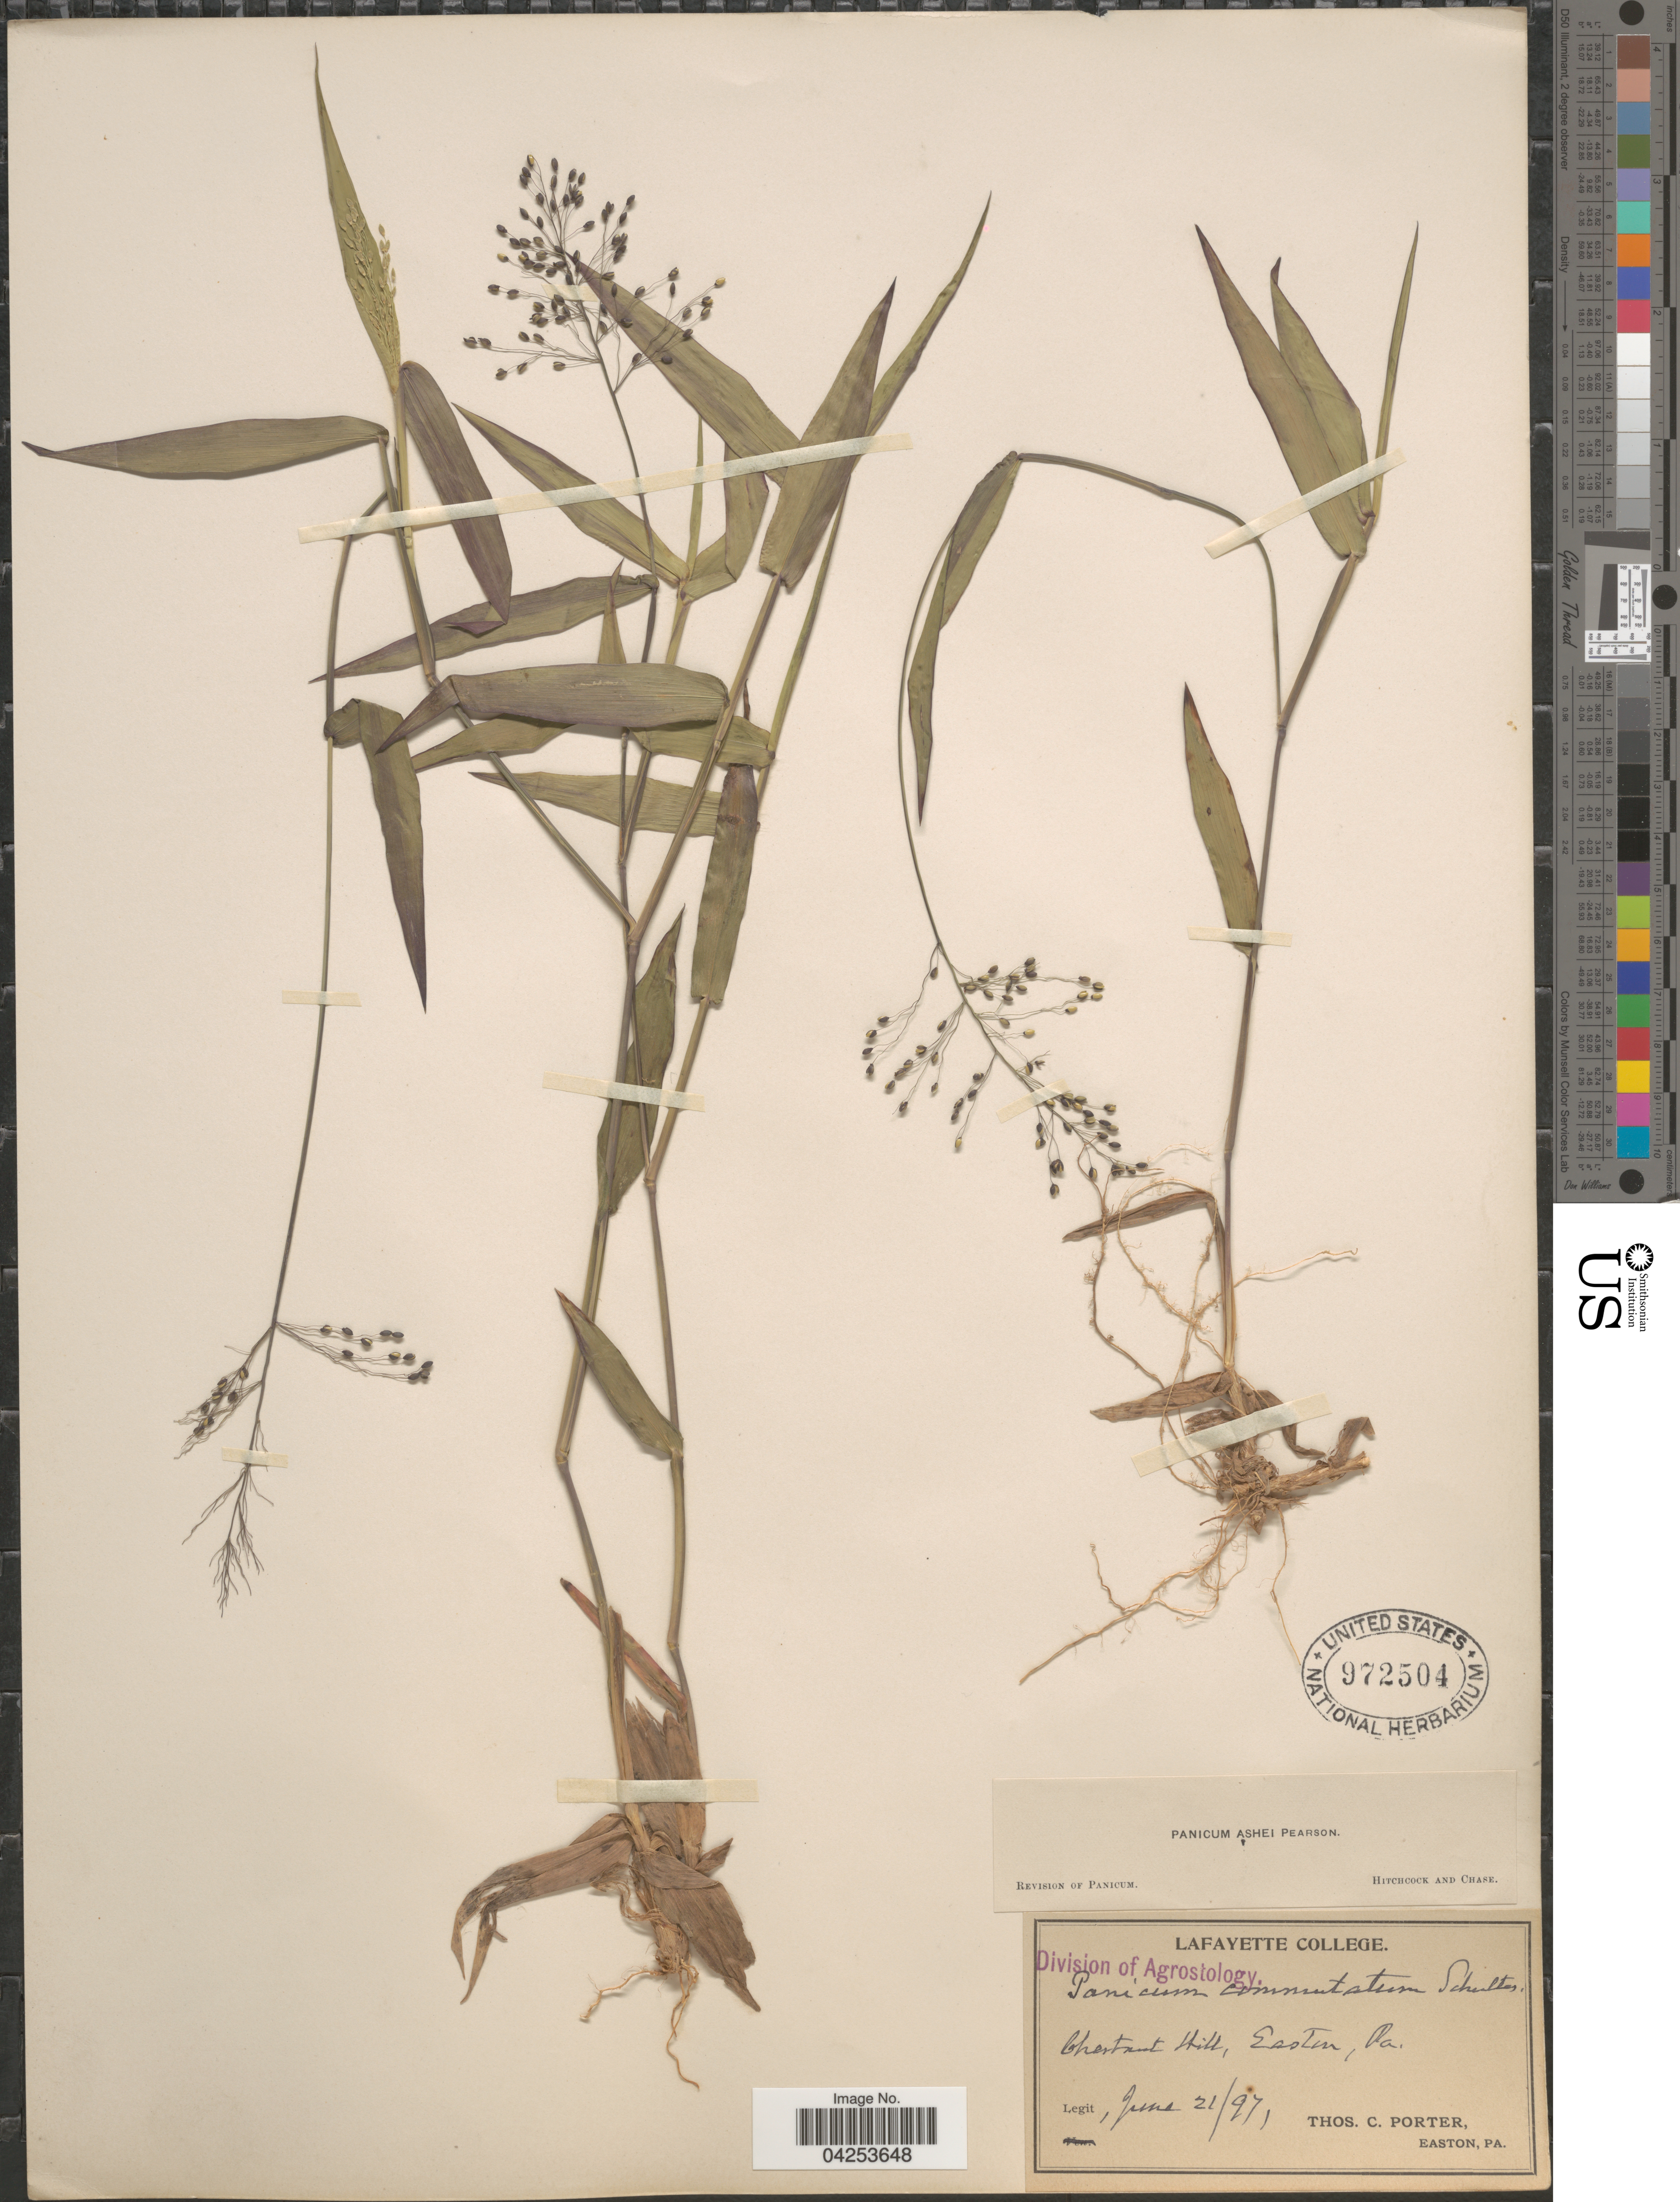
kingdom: Plantae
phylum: Tracheophyta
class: Liliopsida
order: Poales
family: Poaceae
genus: Dichanthelium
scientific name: Dichanthelium commutatum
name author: (Schult.) Gould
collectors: T. Porter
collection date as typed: Transcribed d/m/y: 21/6/97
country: United States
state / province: Pennsylvania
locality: Chestnut Hill, Easton.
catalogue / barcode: US 972504